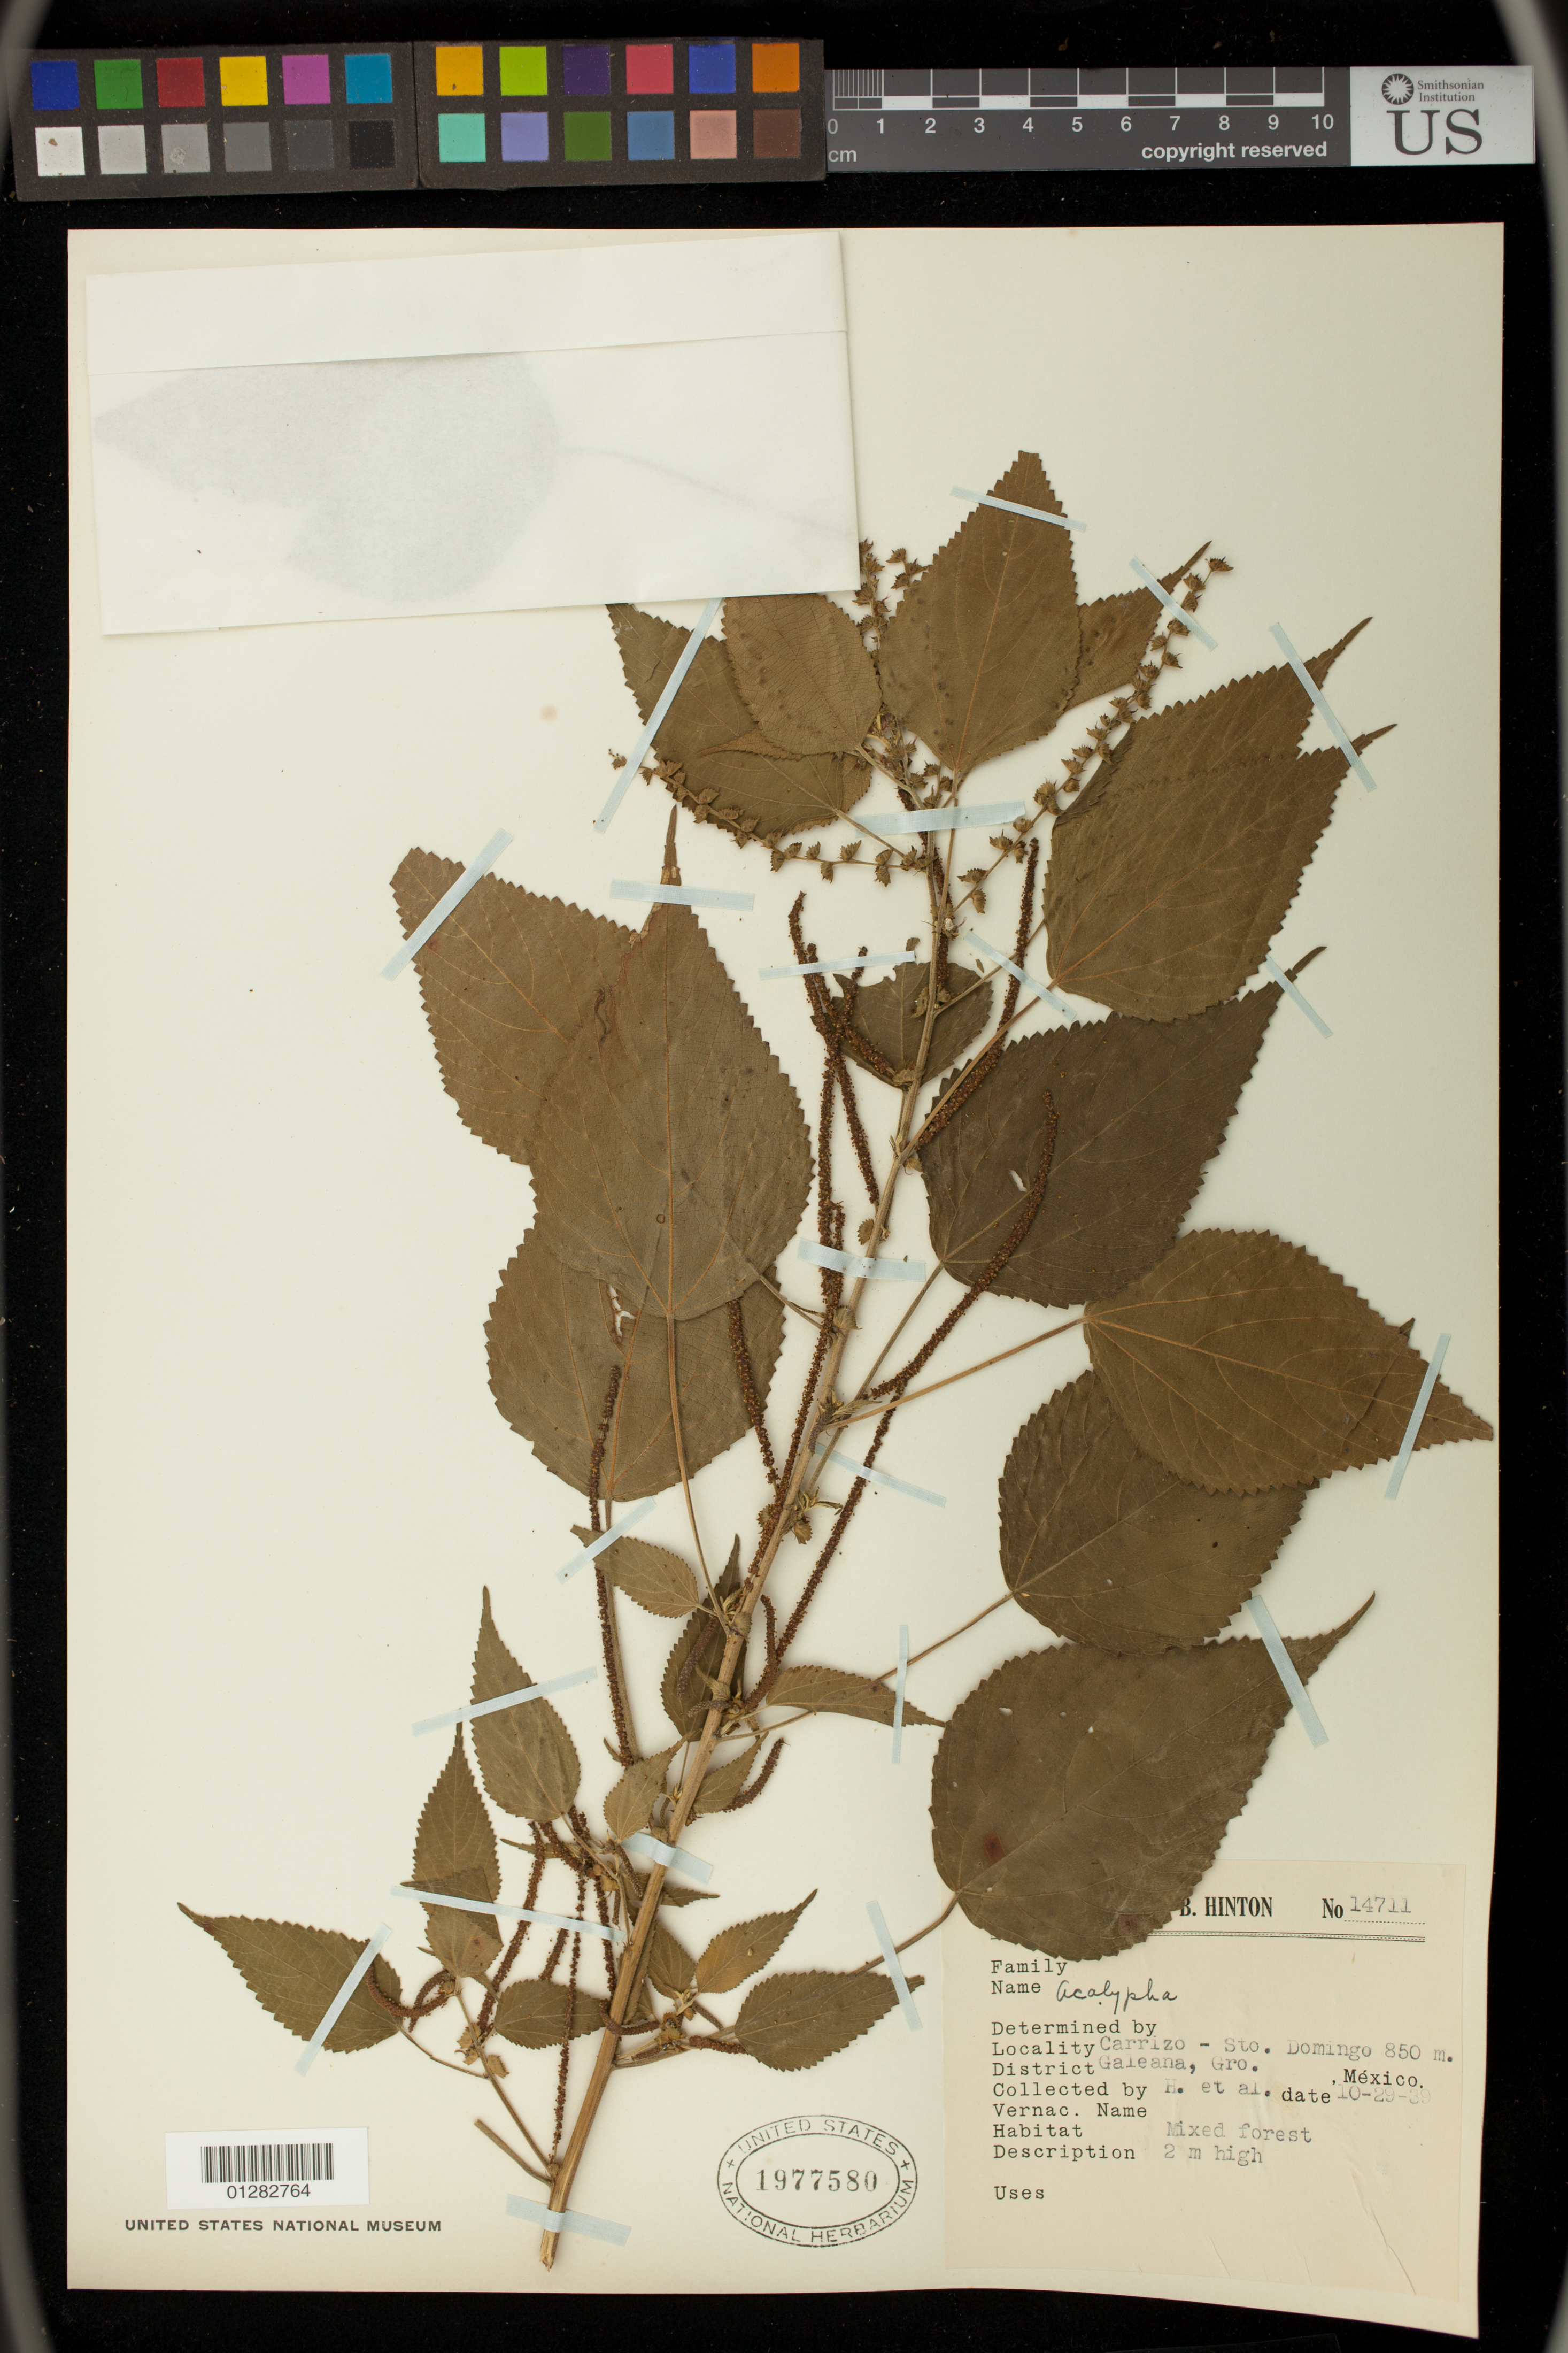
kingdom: Plantae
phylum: Tracheophyta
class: Magnoliopsida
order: Malpighiales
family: Euphorbiaceae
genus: Acalypha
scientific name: Acalypha sp.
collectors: G. B. Hinton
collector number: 14711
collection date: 1939-10-29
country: Mexico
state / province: Guerrero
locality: Carrizo - Sto. Domingo, Galeana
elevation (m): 259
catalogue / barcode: US 1977580